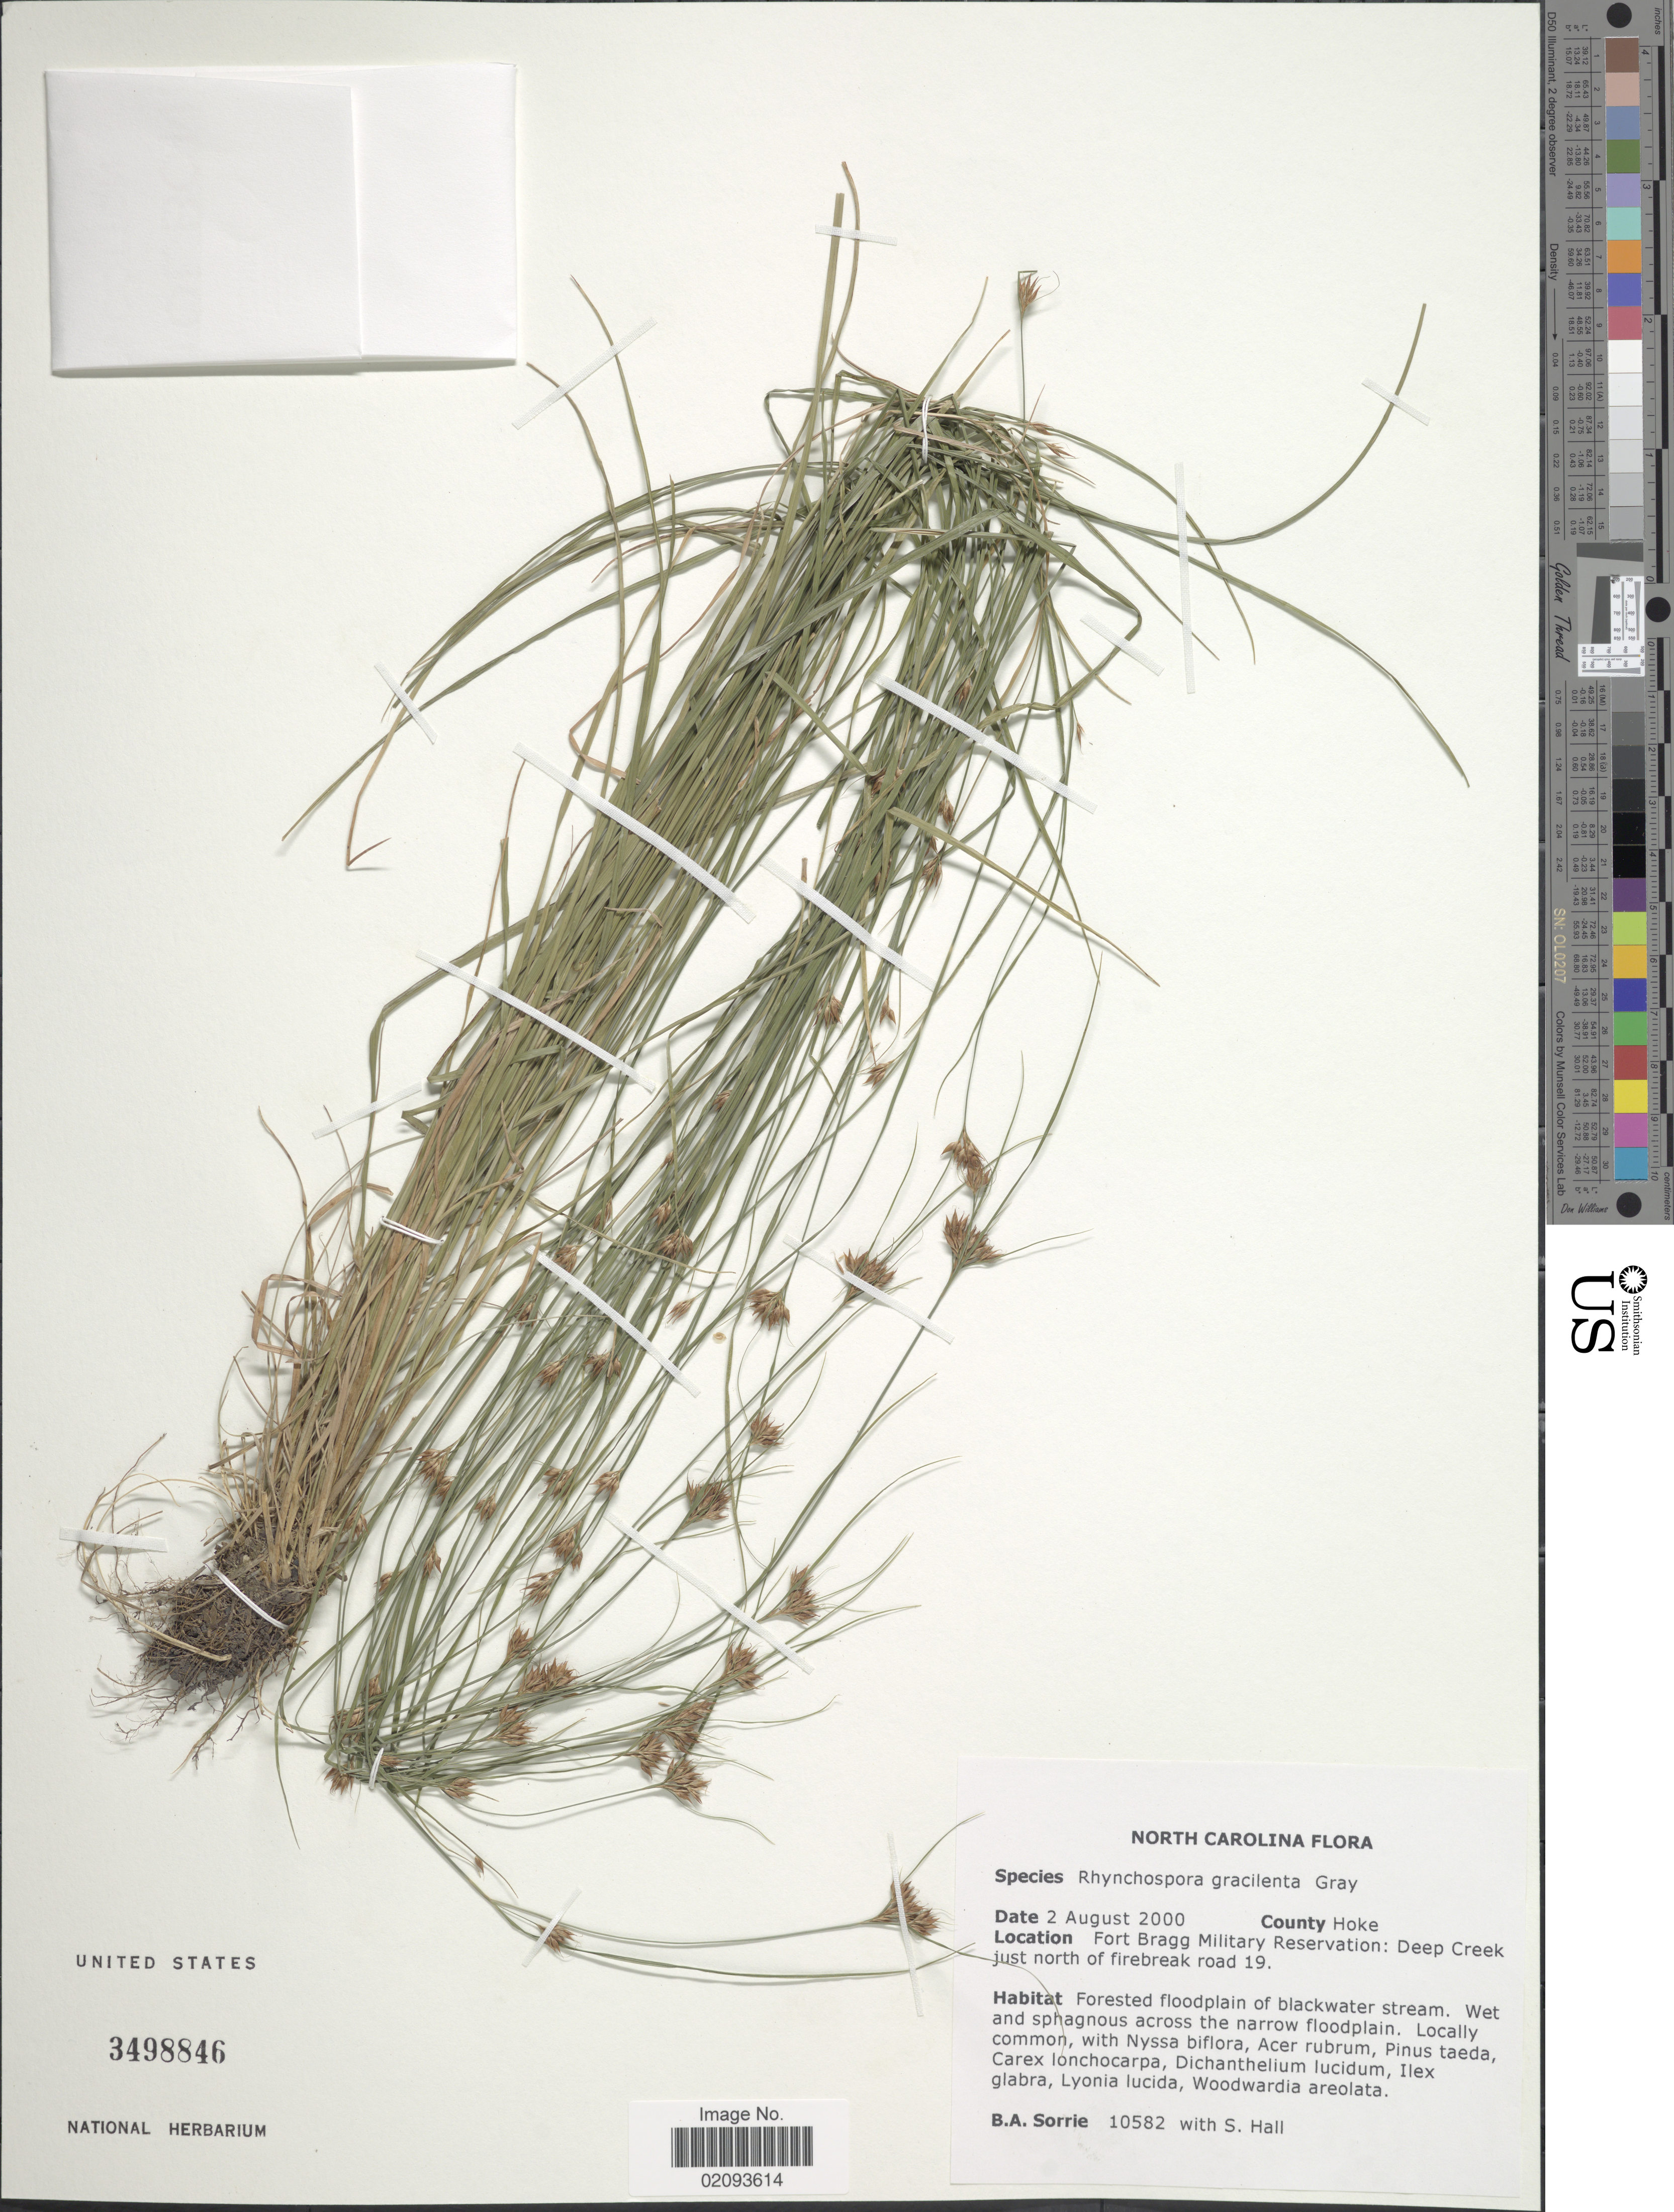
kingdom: Plantae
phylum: Tracheophyta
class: Liliopsida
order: Poales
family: Cyperaceae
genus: Rhynchospora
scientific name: Rhynchospora gracilenta A. Gray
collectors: B. Sorrie & S. Hall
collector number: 10582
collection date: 2000-08-02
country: United States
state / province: North Carolina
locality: County Hoke. Fort Bragg Military Reservation: Deep Creek just north of firebreak road 19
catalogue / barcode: US 3498846